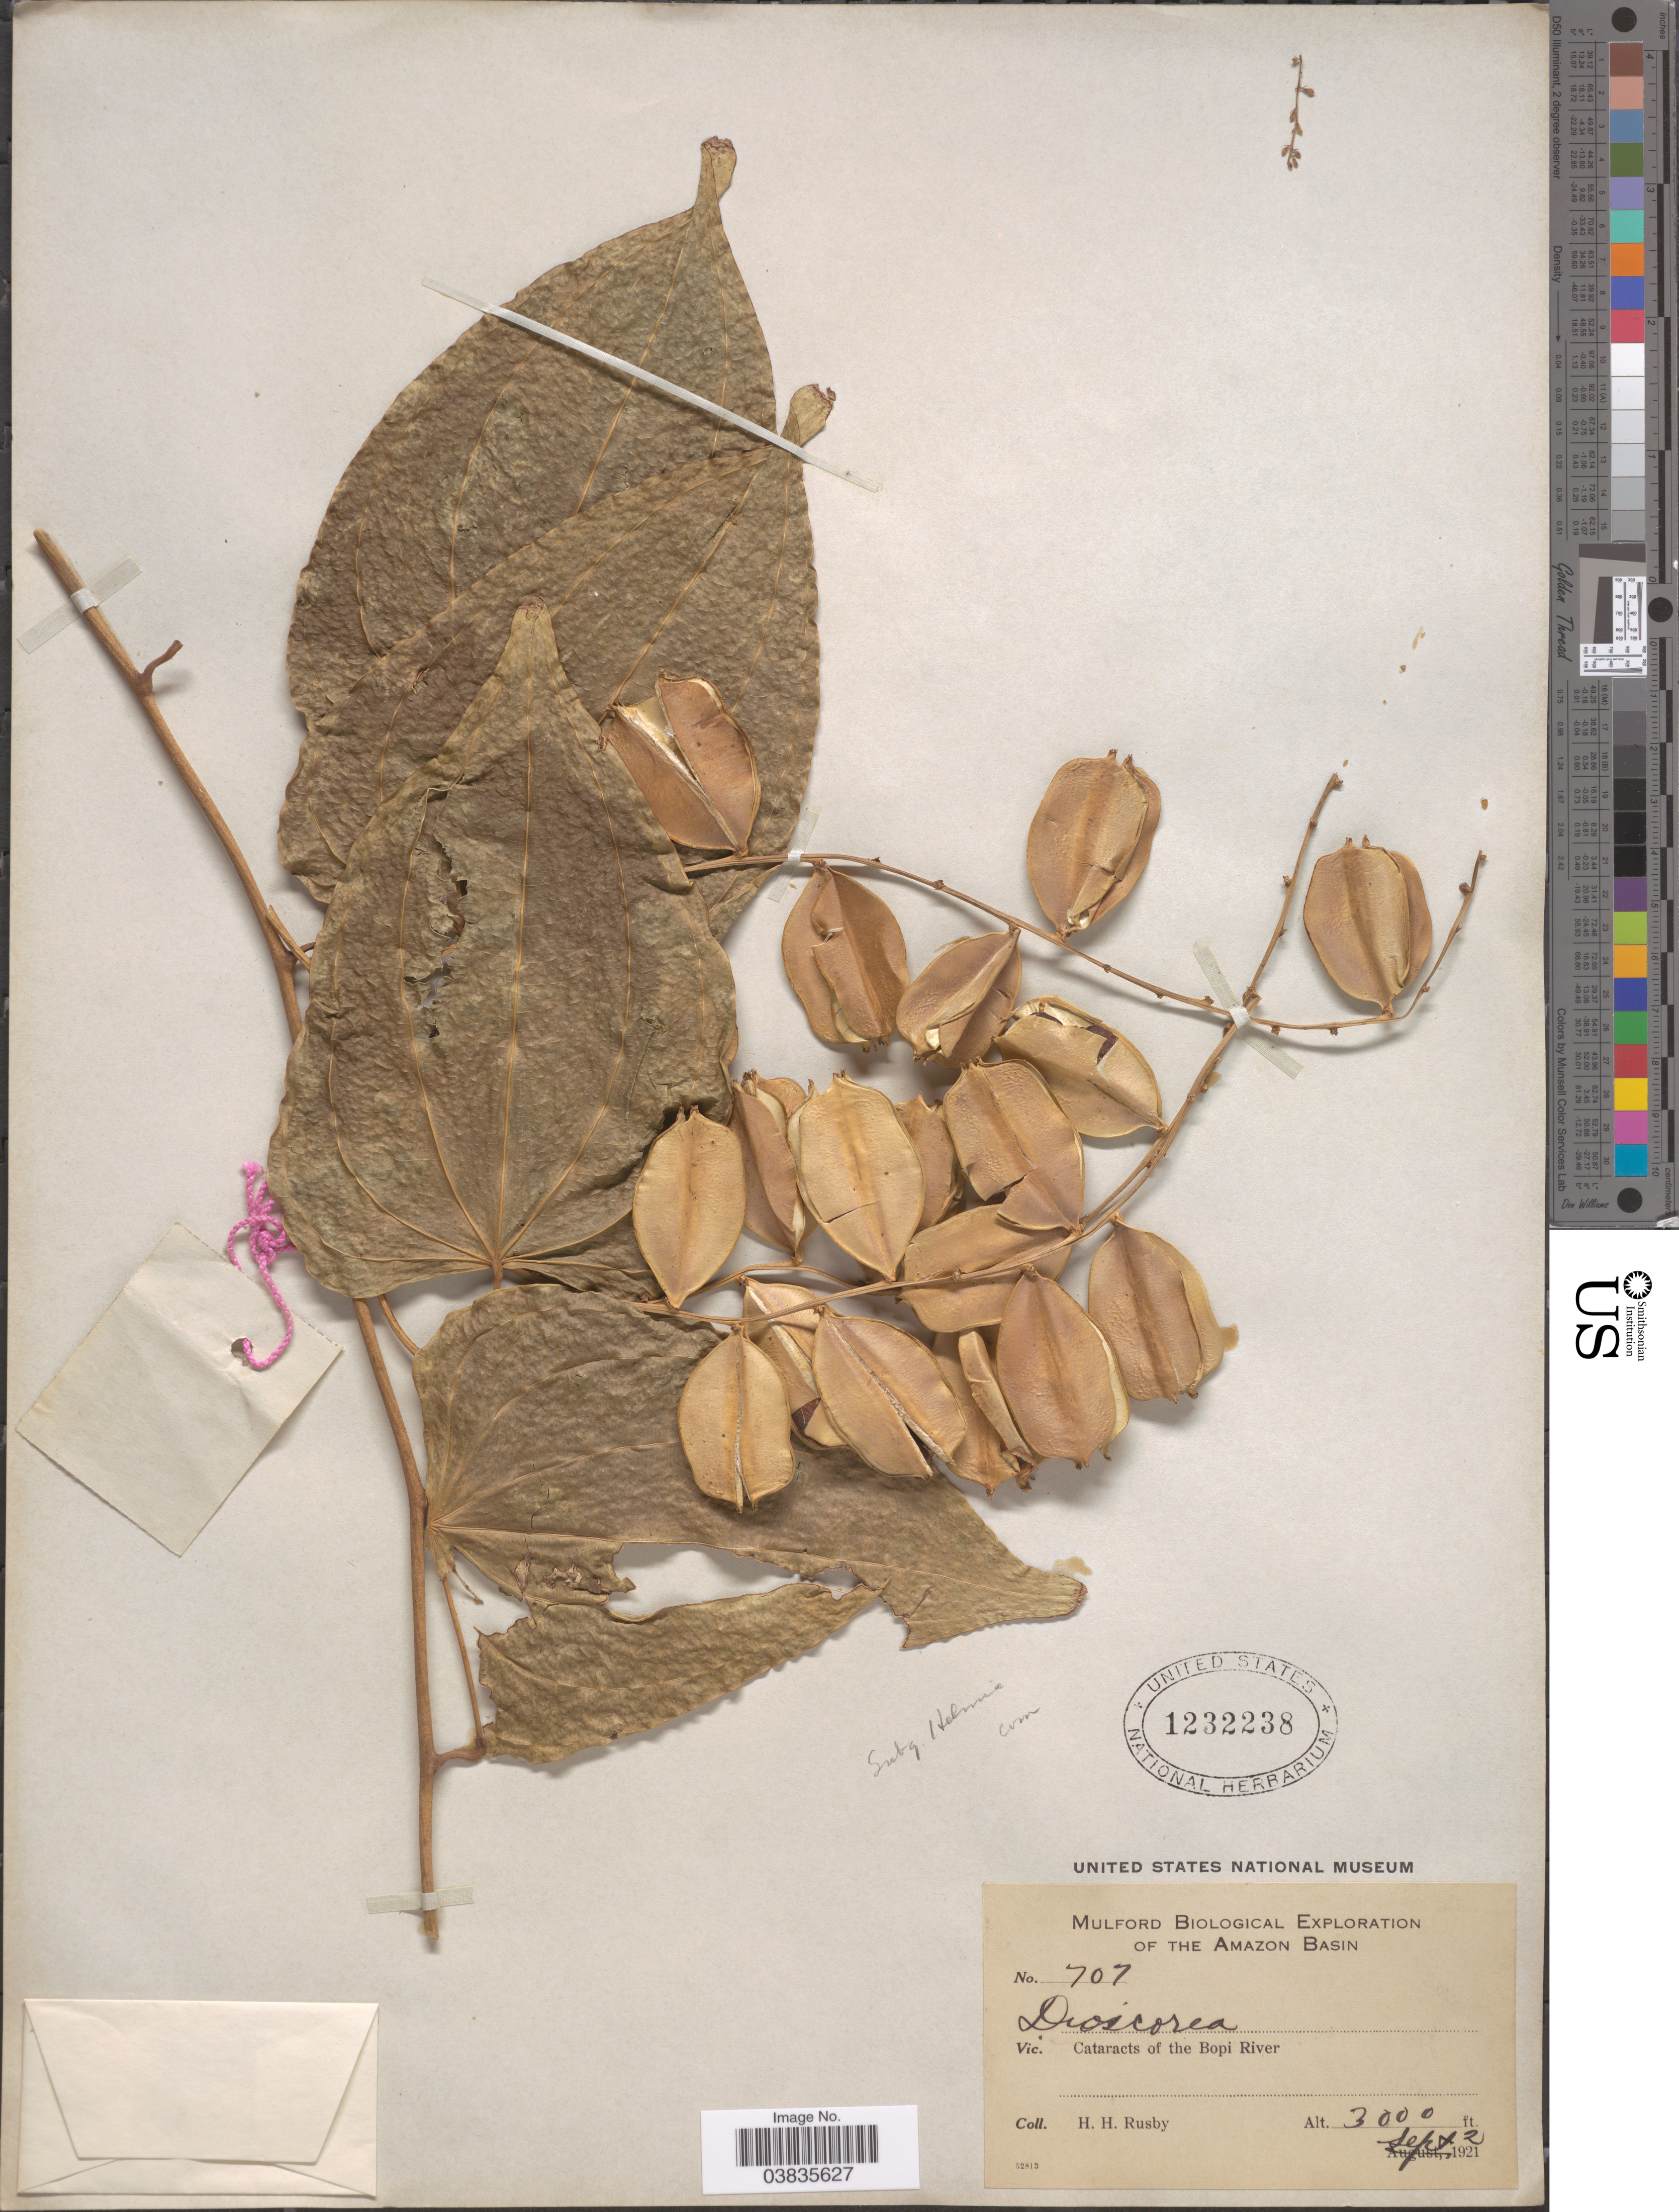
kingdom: Plantae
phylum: Tracheophyta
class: Liliopsida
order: Dioscoreales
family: Dioscoreaceae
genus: Dioscorea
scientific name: Dioscorea sp.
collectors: H. H. Rusby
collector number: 707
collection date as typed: Sept 2, 1921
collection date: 1921-09-02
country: Bolivia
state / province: La Paz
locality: Cataracts of the Bopi River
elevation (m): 914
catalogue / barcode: US 1232238